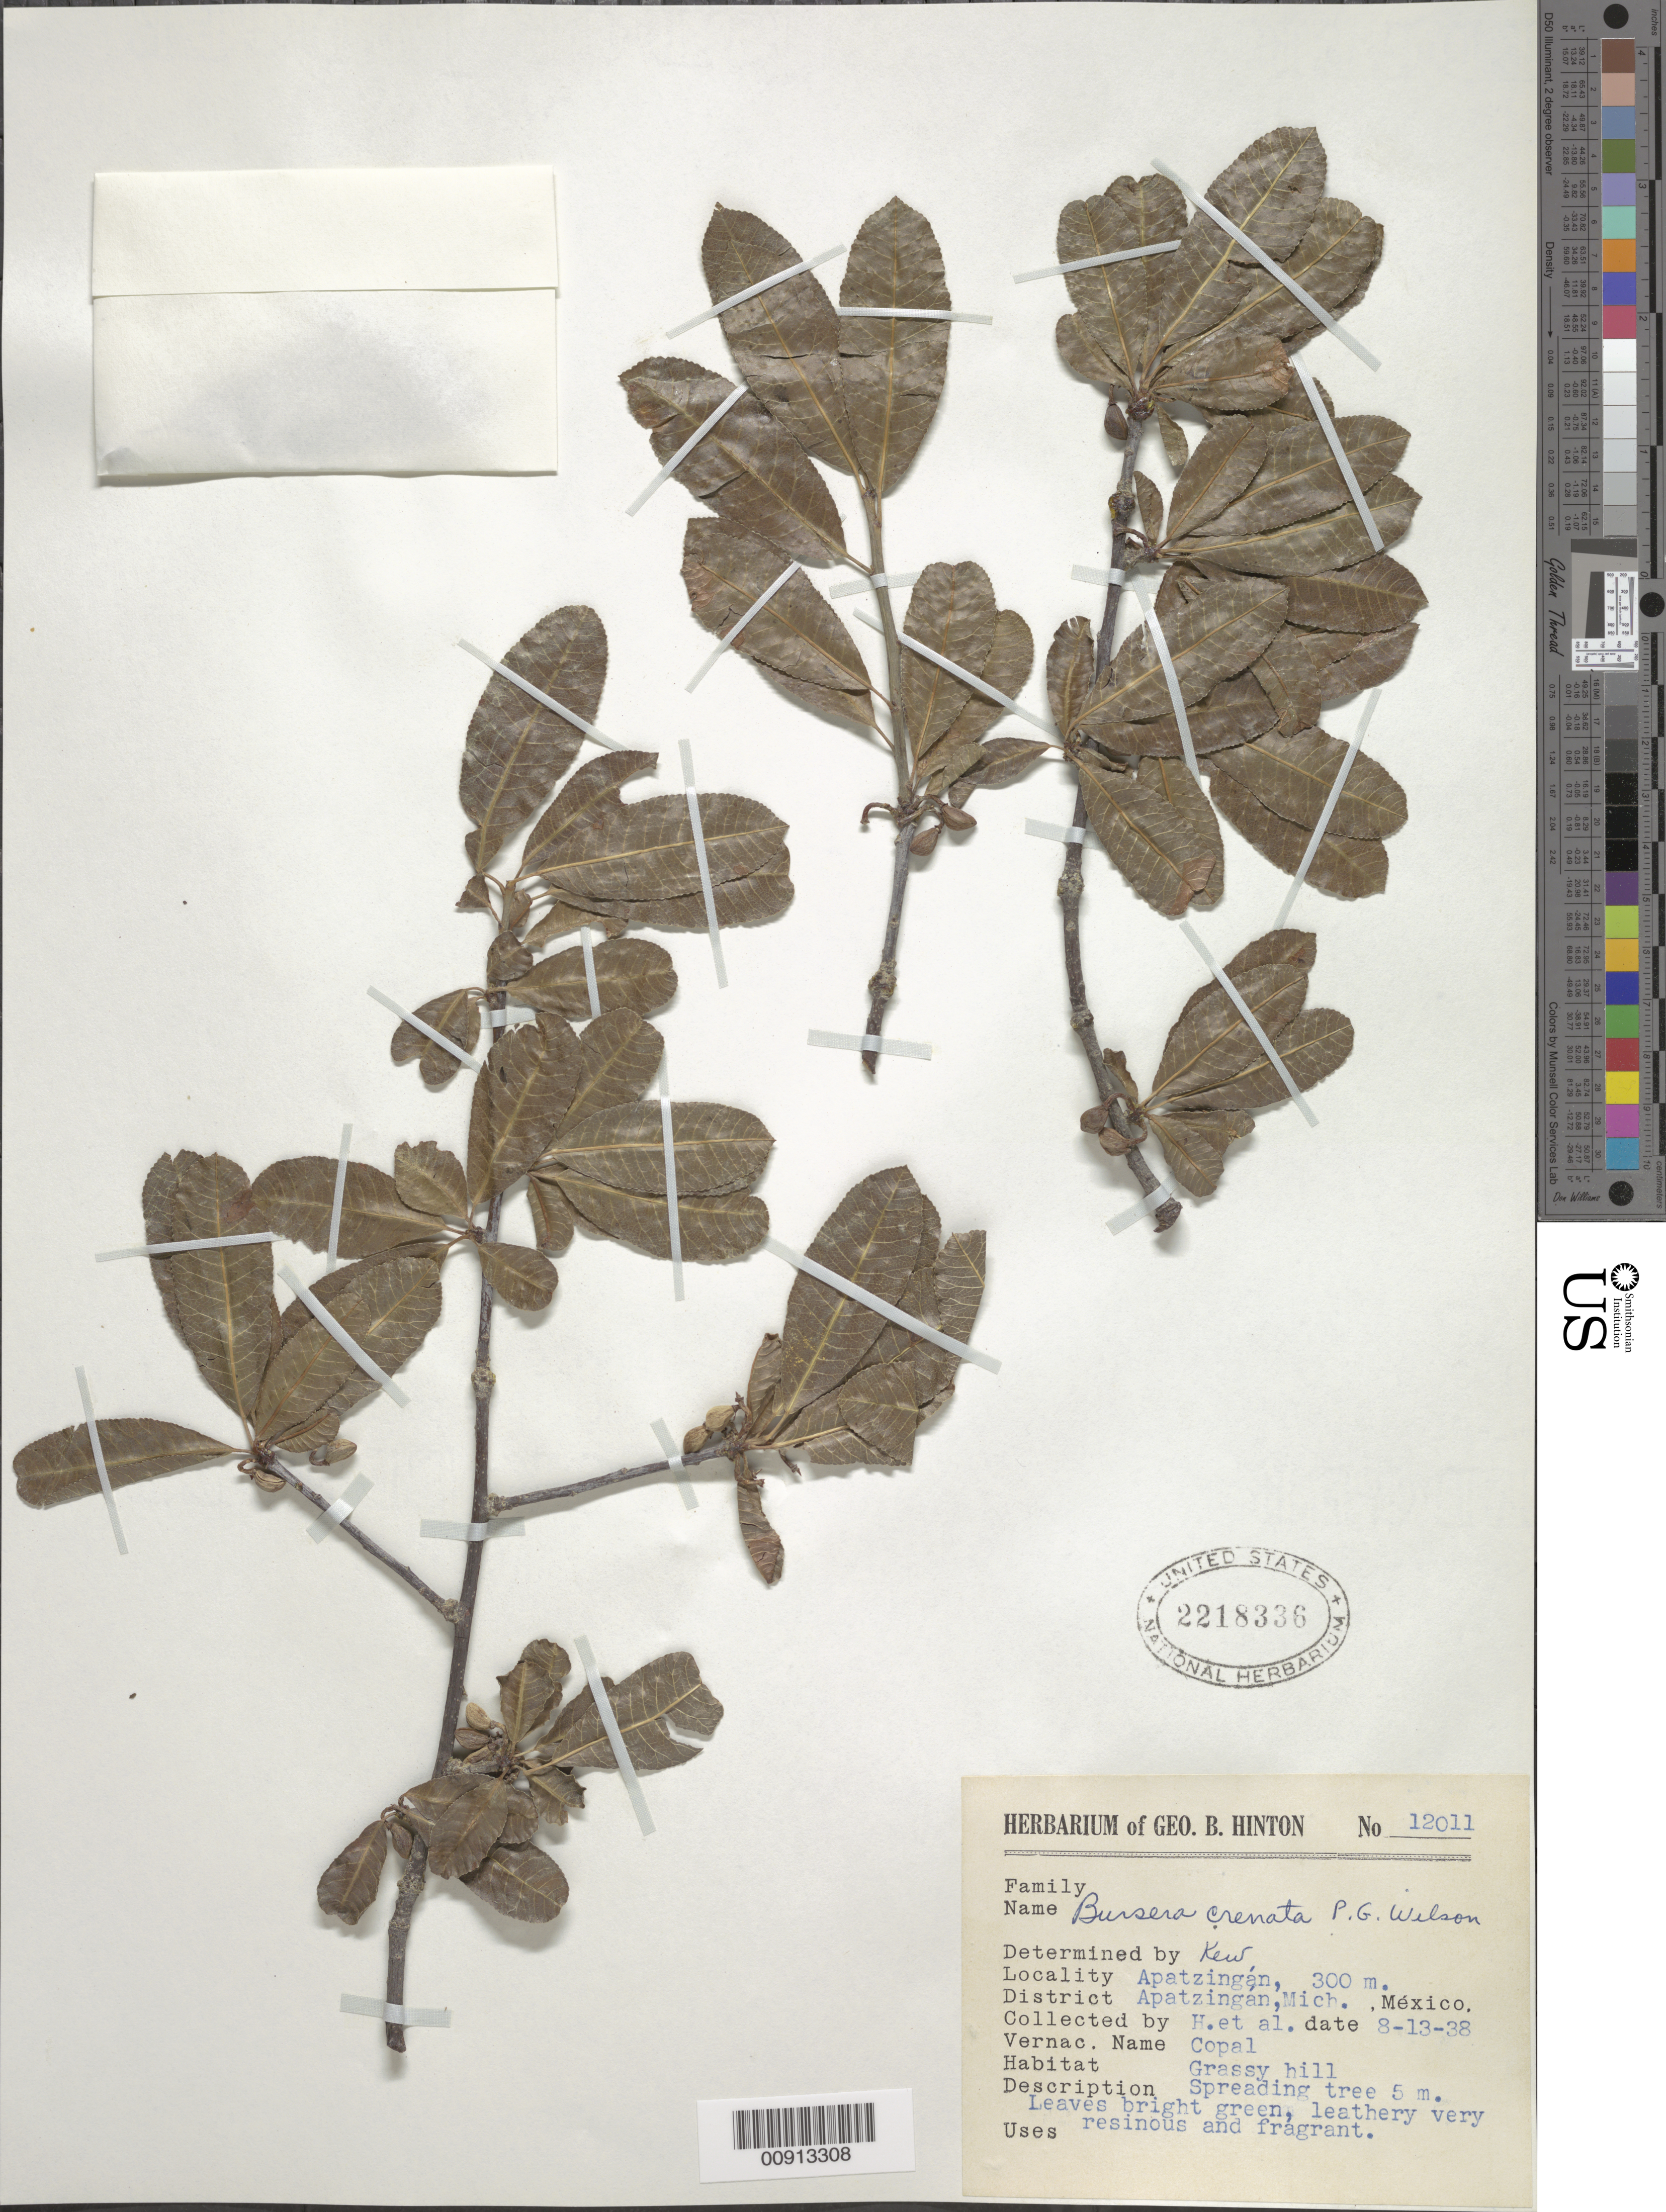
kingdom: Plantae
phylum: Tracheophyta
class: Magnoliopsida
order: Sapindales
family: Burseraceae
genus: Bursera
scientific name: Bursera crenata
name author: Paul G. Wilson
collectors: G. B. Hinton & et al.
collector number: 12011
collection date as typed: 13 Aug 1938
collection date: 1938-08-13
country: Mexico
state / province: Michoacán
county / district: Apatzingán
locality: Apatzingán, District Apatzingán, Michoacán.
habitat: Grassy hill.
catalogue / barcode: US 2218336